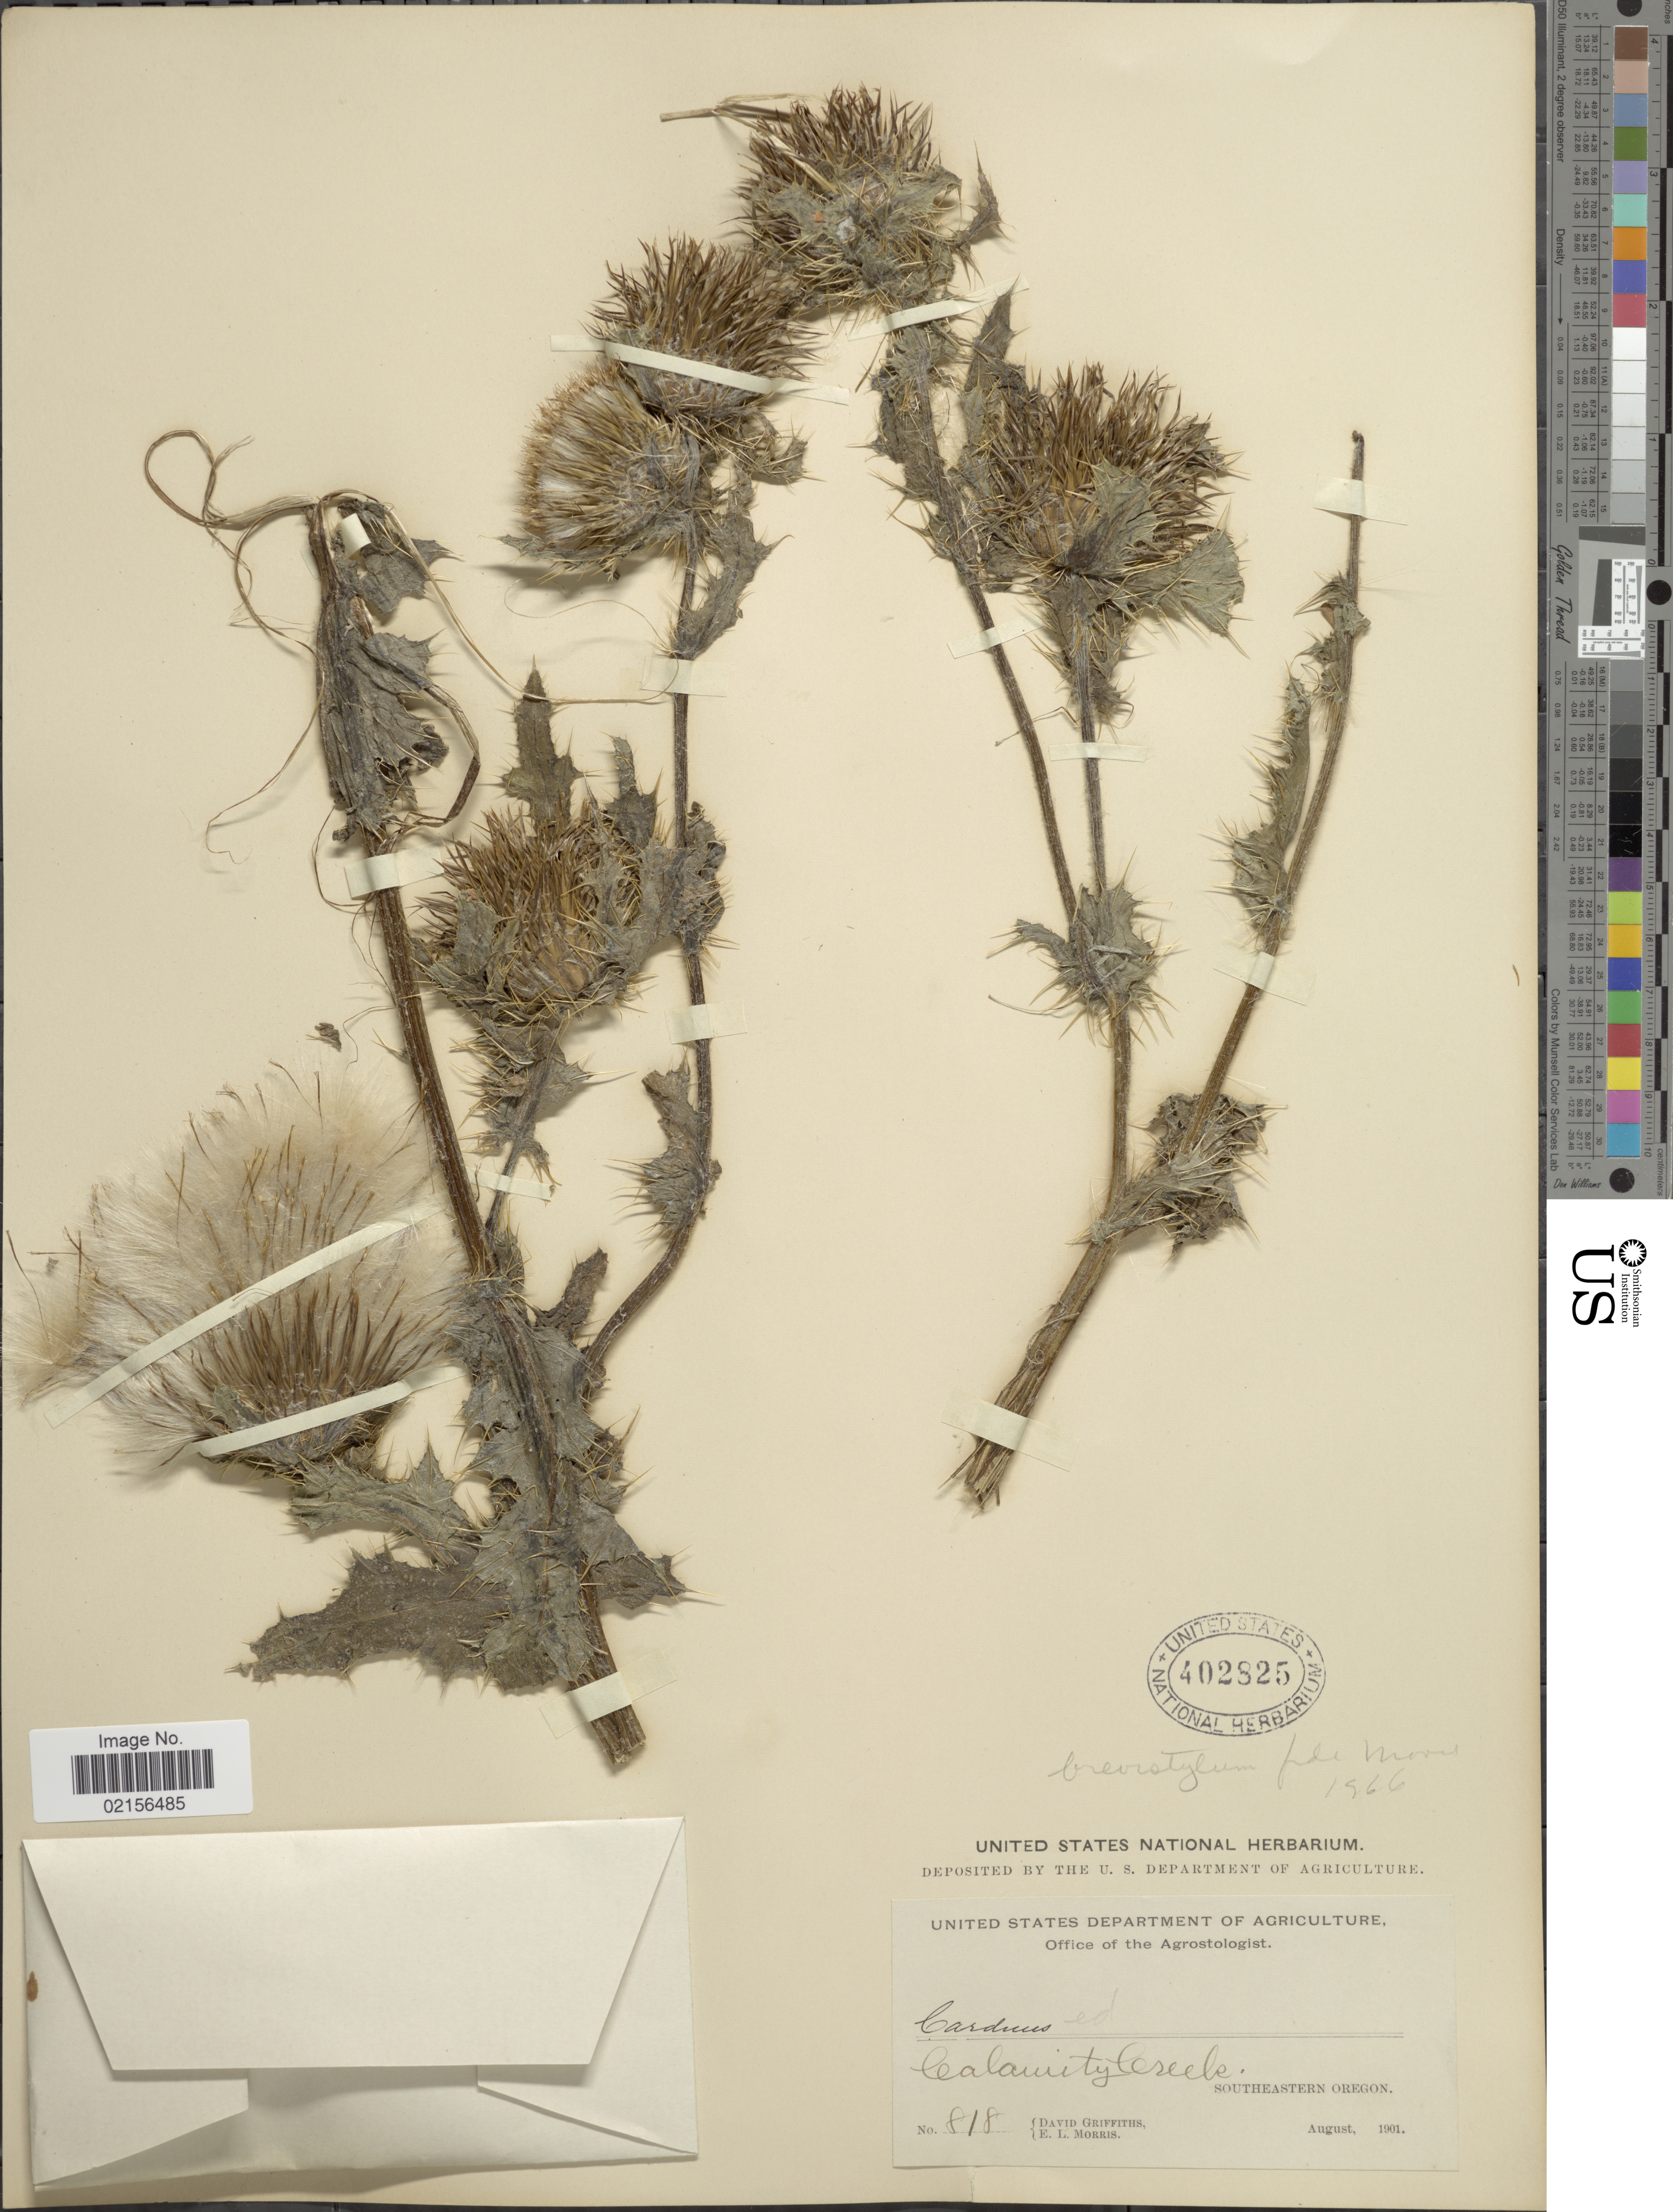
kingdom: Plantae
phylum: Tracheophyta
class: Magnoliopsida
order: Asterales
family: Asteraceae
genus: Cirsium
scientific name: Cirsium brevistylum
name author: Cronq.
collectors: D. Griffiths & E. Morris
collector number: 818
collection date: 1901-08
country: United States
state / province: Oregon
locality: Calamity Creek, Southeastern Oregon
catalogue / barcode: US 402825